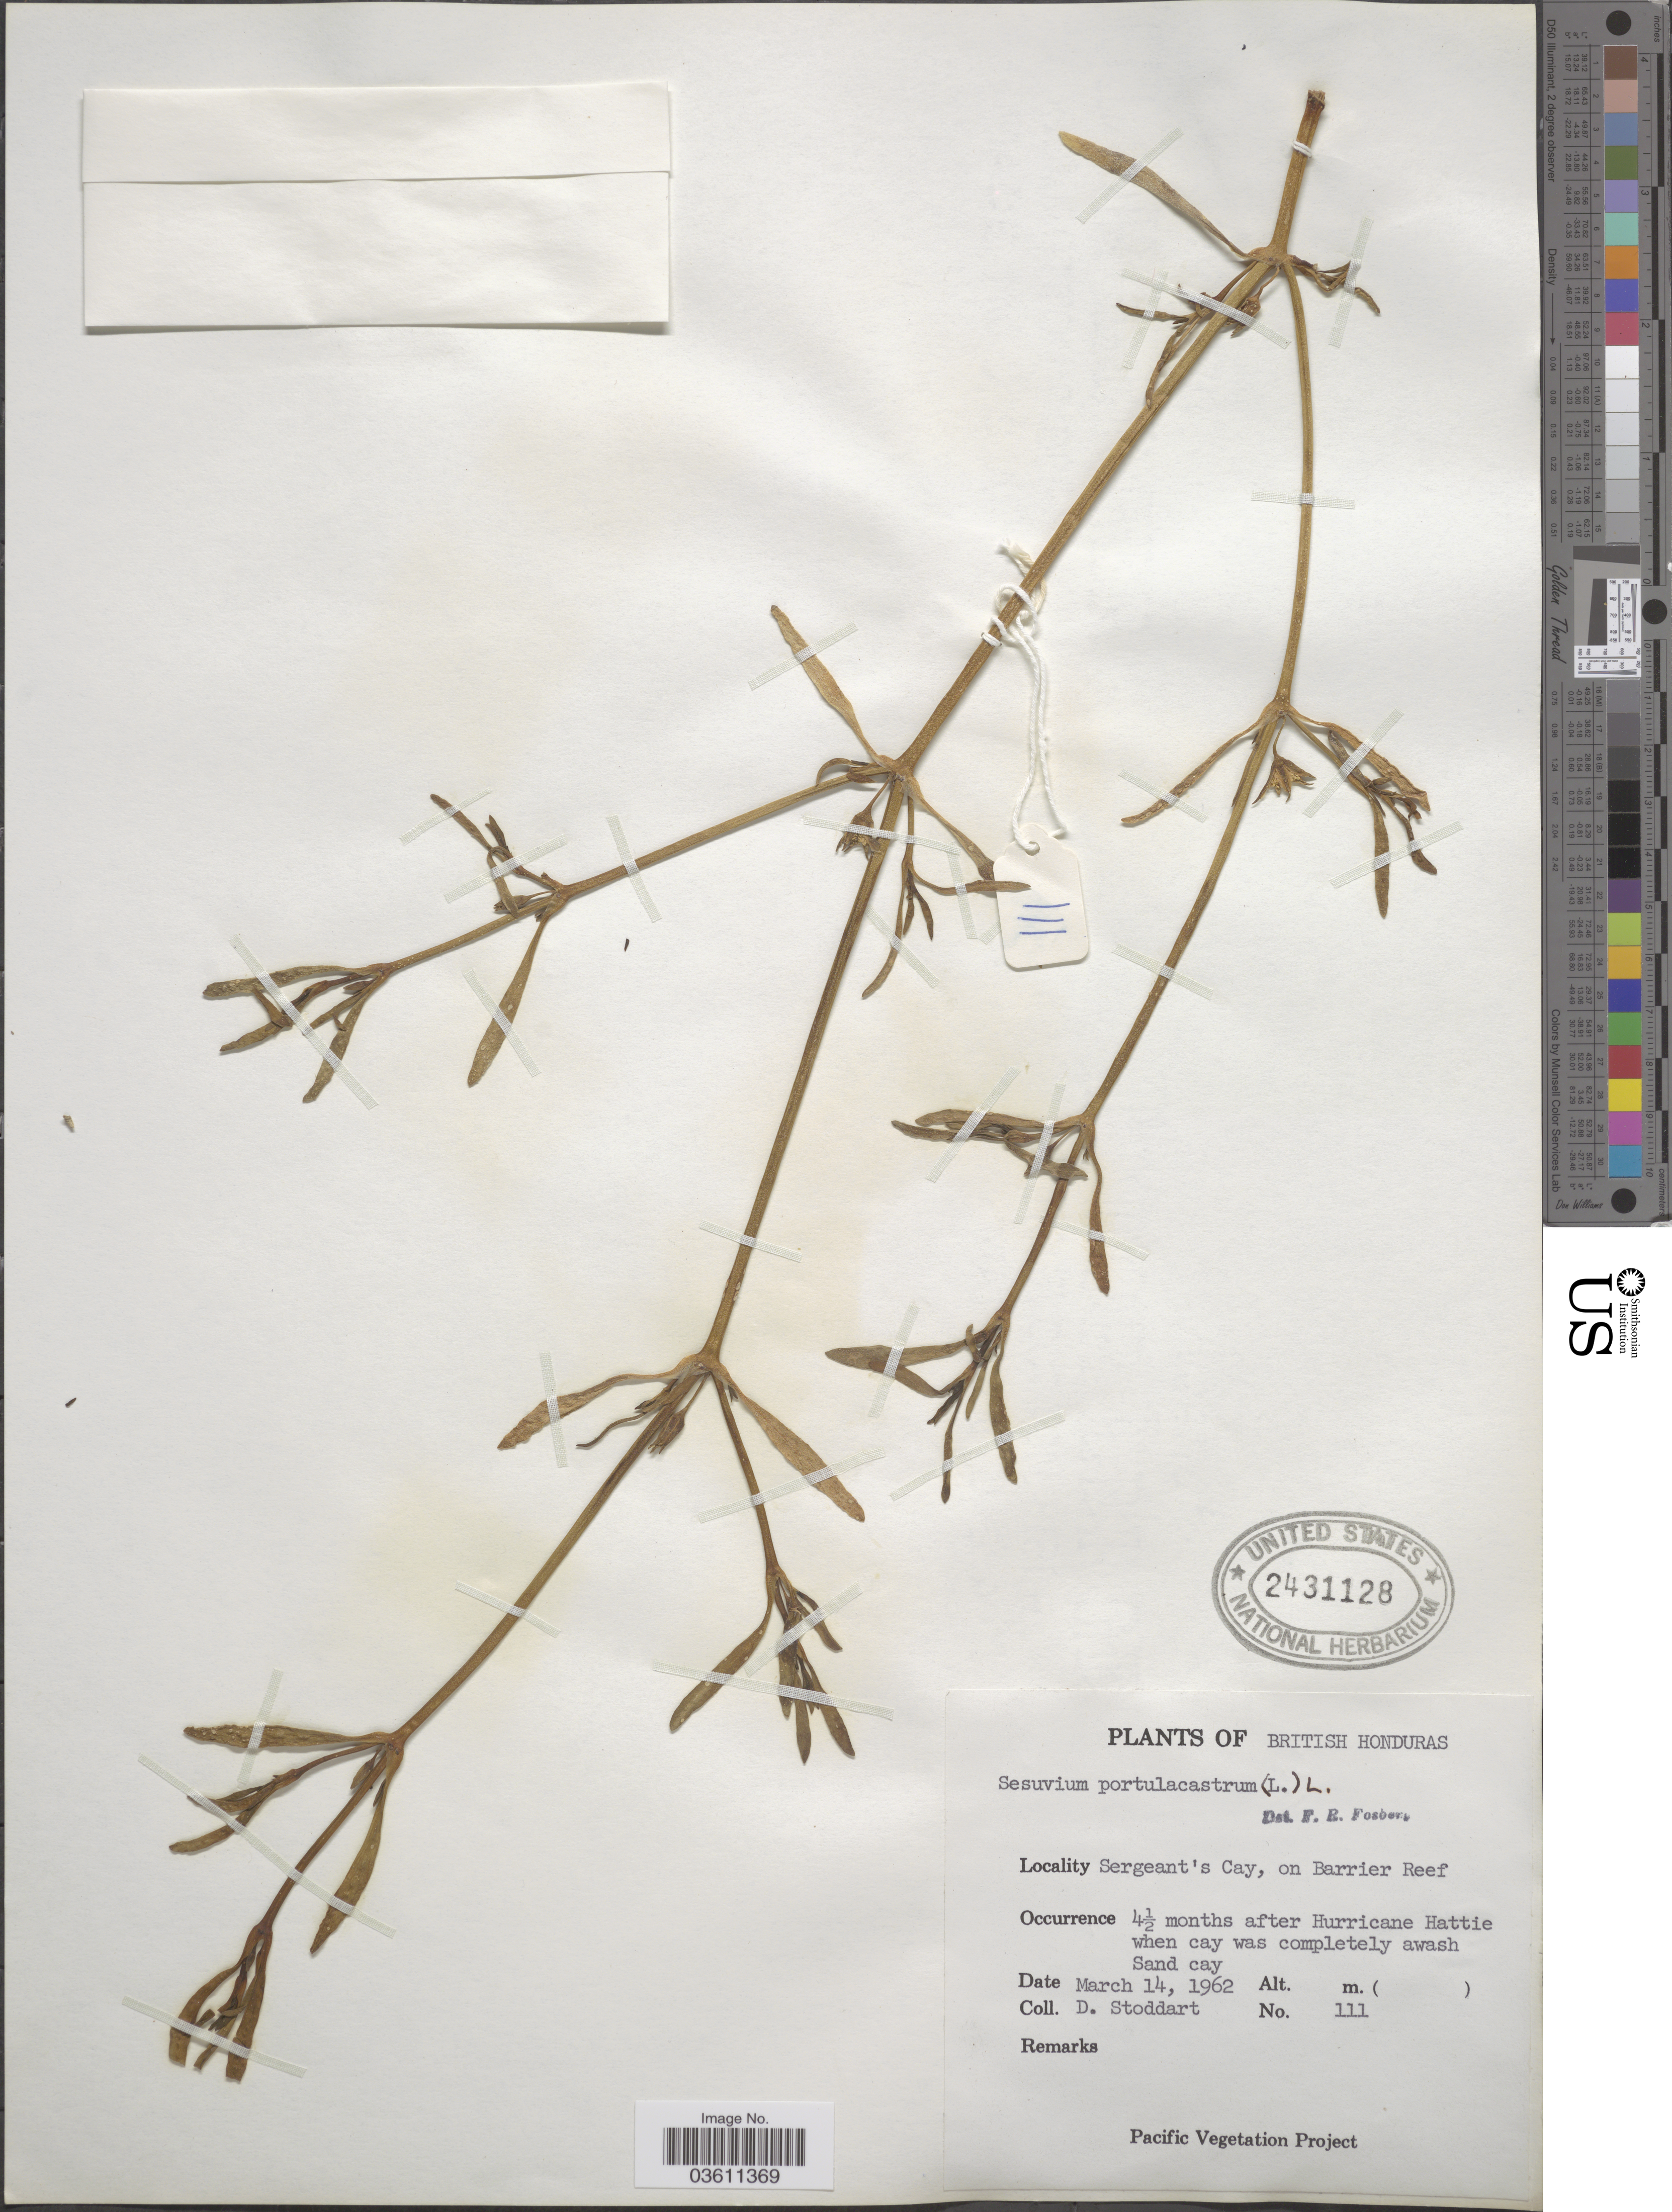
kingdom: Plantae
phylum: Tracheophyta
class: Magnoliopsida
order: Caryophyllales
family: Aizoaceae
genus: Sesuvium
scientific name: Sesuvium portulacastrum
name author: (L.) L.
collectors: D. Stoddart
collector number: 111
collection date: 1962-03-14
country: Belize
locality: British Honduras. Sergeant's Cay, on Barrier Reef.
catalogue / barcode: US 2431128